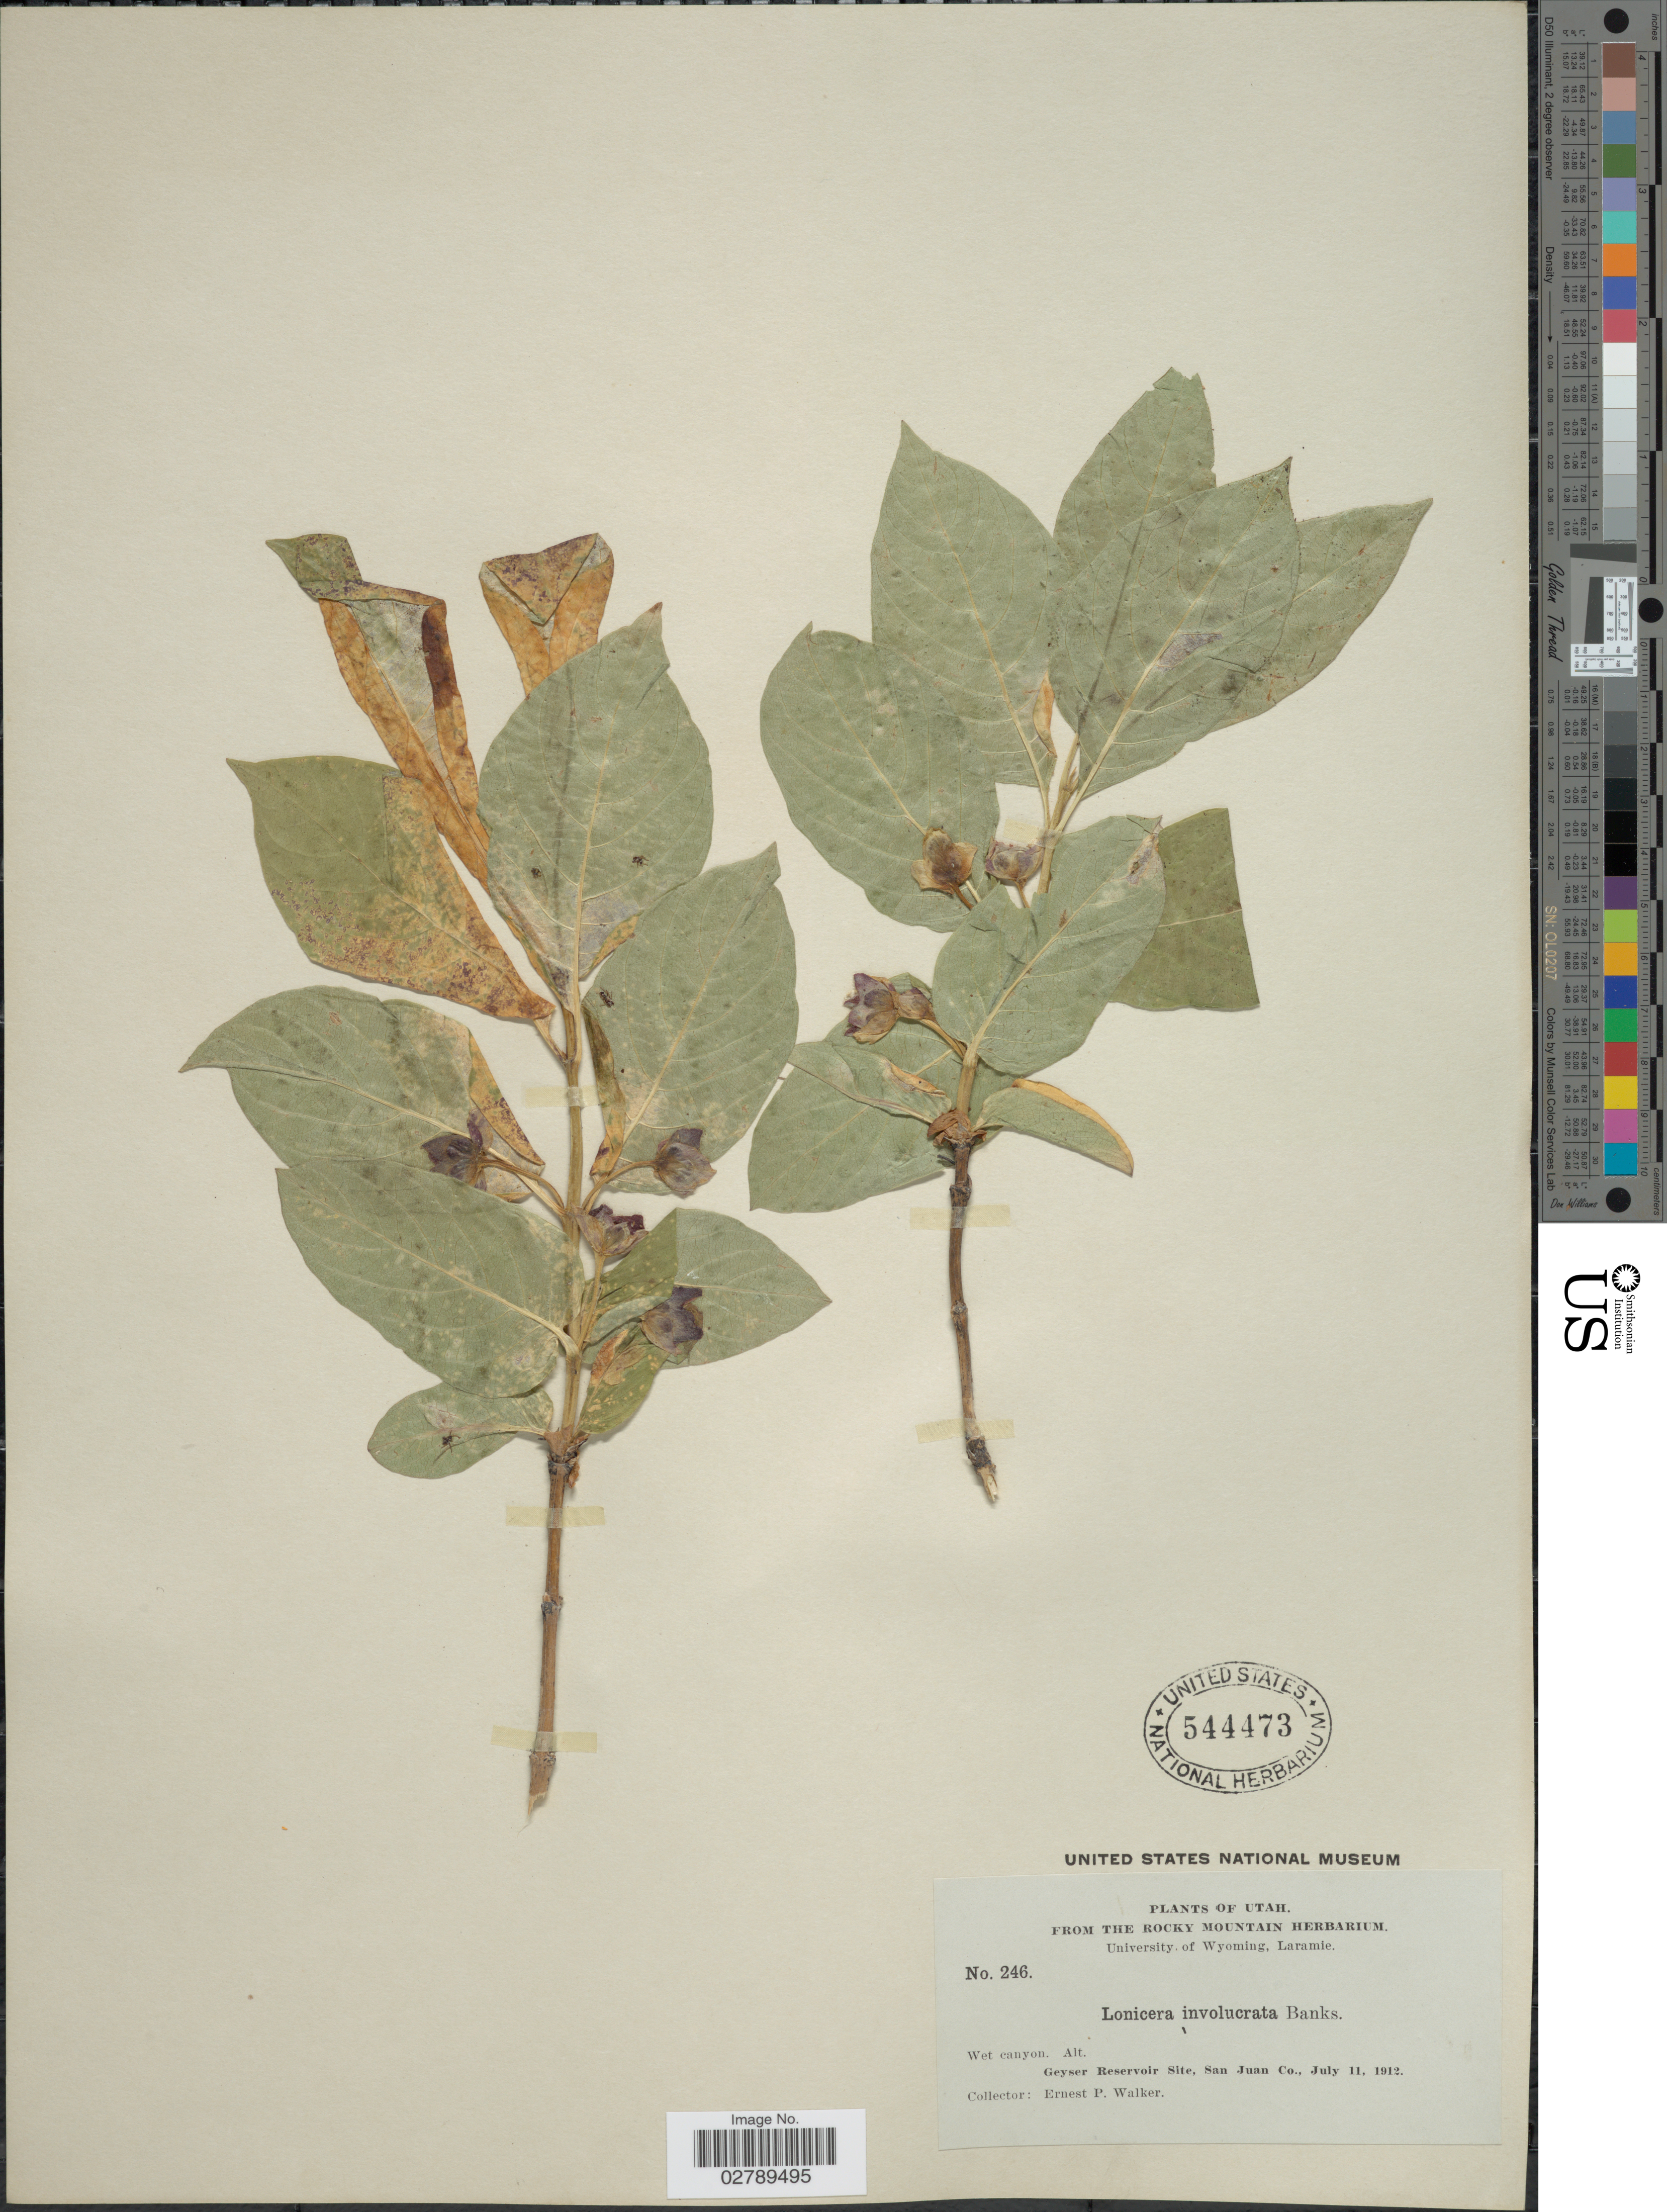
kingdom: Plantae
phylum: Tracheophyta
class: Magnoliopsida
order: Dipsacales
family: Caprifoliaceae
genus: Lonicera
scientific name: Lonicera involucrata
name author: (Richardson) Banks ex Spreng.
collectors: E. P. Walker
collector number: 246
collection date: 1912-07-11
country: United States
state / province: Utah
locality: Geyser Reservoir Site, San Juan Co.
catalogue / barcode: US 544473